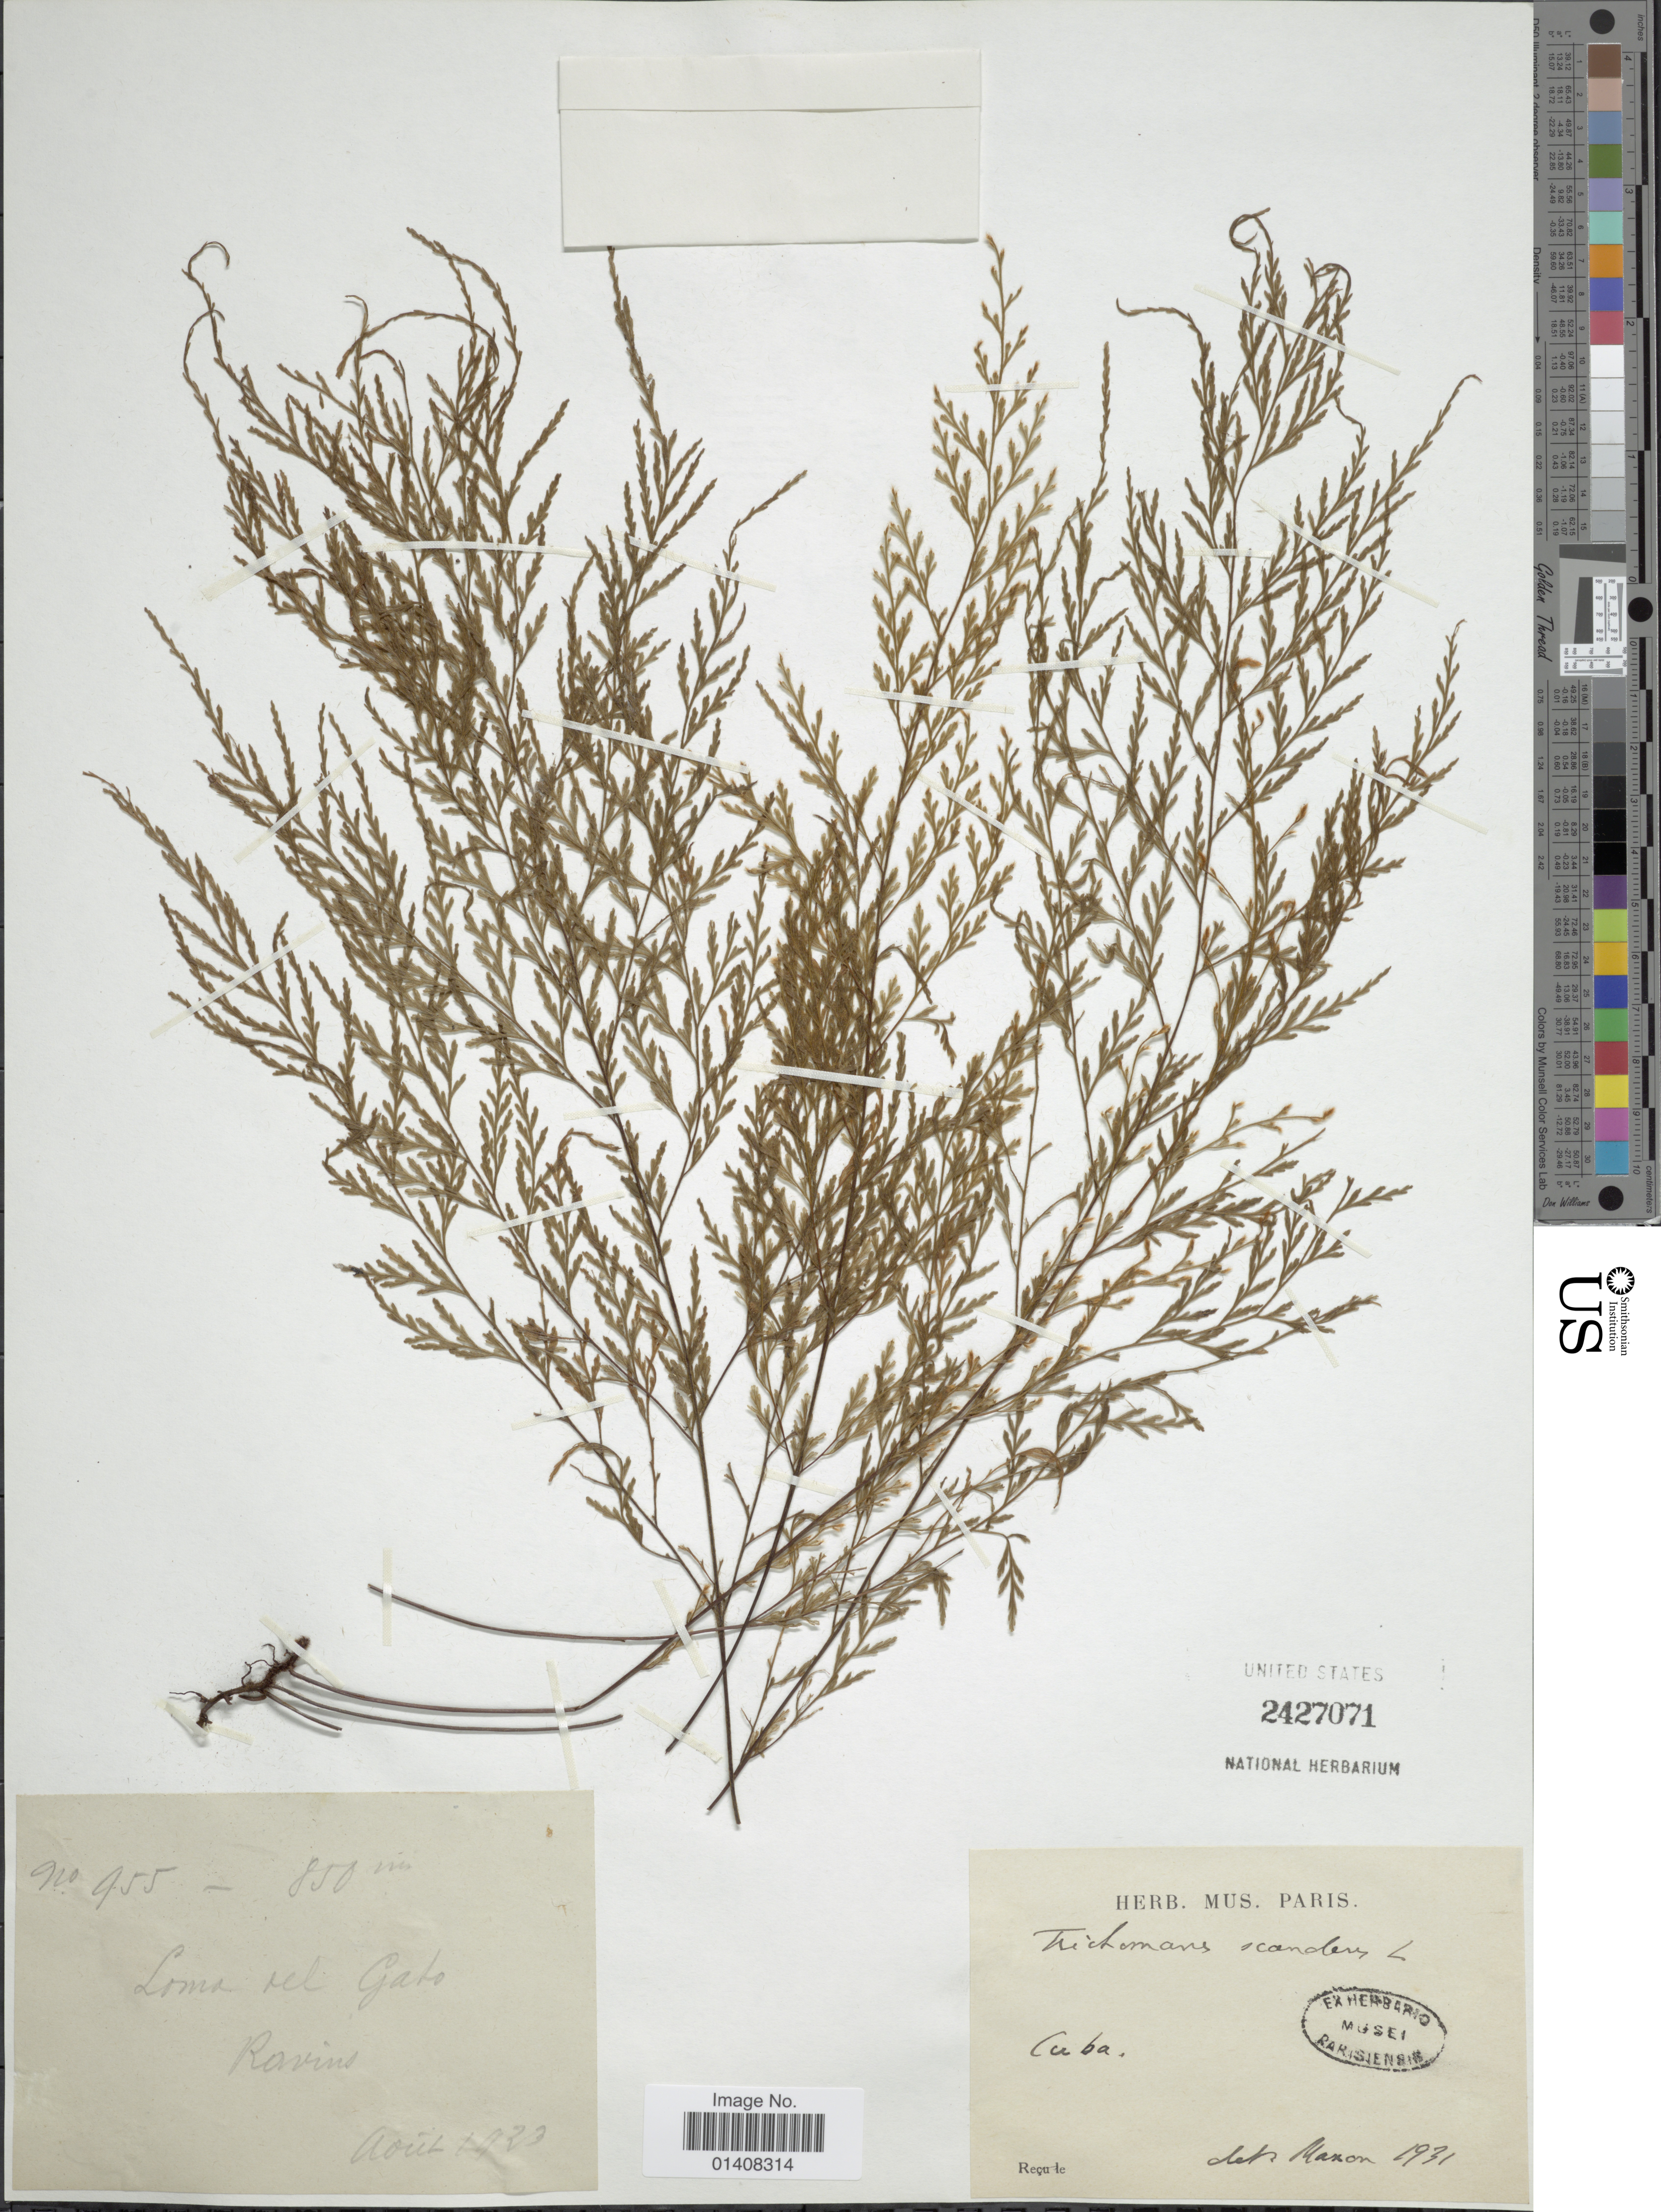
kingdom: Plantae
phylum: Tracheophyta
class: Polypodiopsida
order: Hymenophyllales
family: Hymenophyllaceae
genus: Trichomanes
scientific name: Trichomanes scandens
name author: L.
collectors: ex herb. Mus. Paris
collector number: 955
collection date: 1923-08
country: Cuba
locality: Loma del Gato Ravins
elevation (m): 850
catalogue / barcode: US 2427071